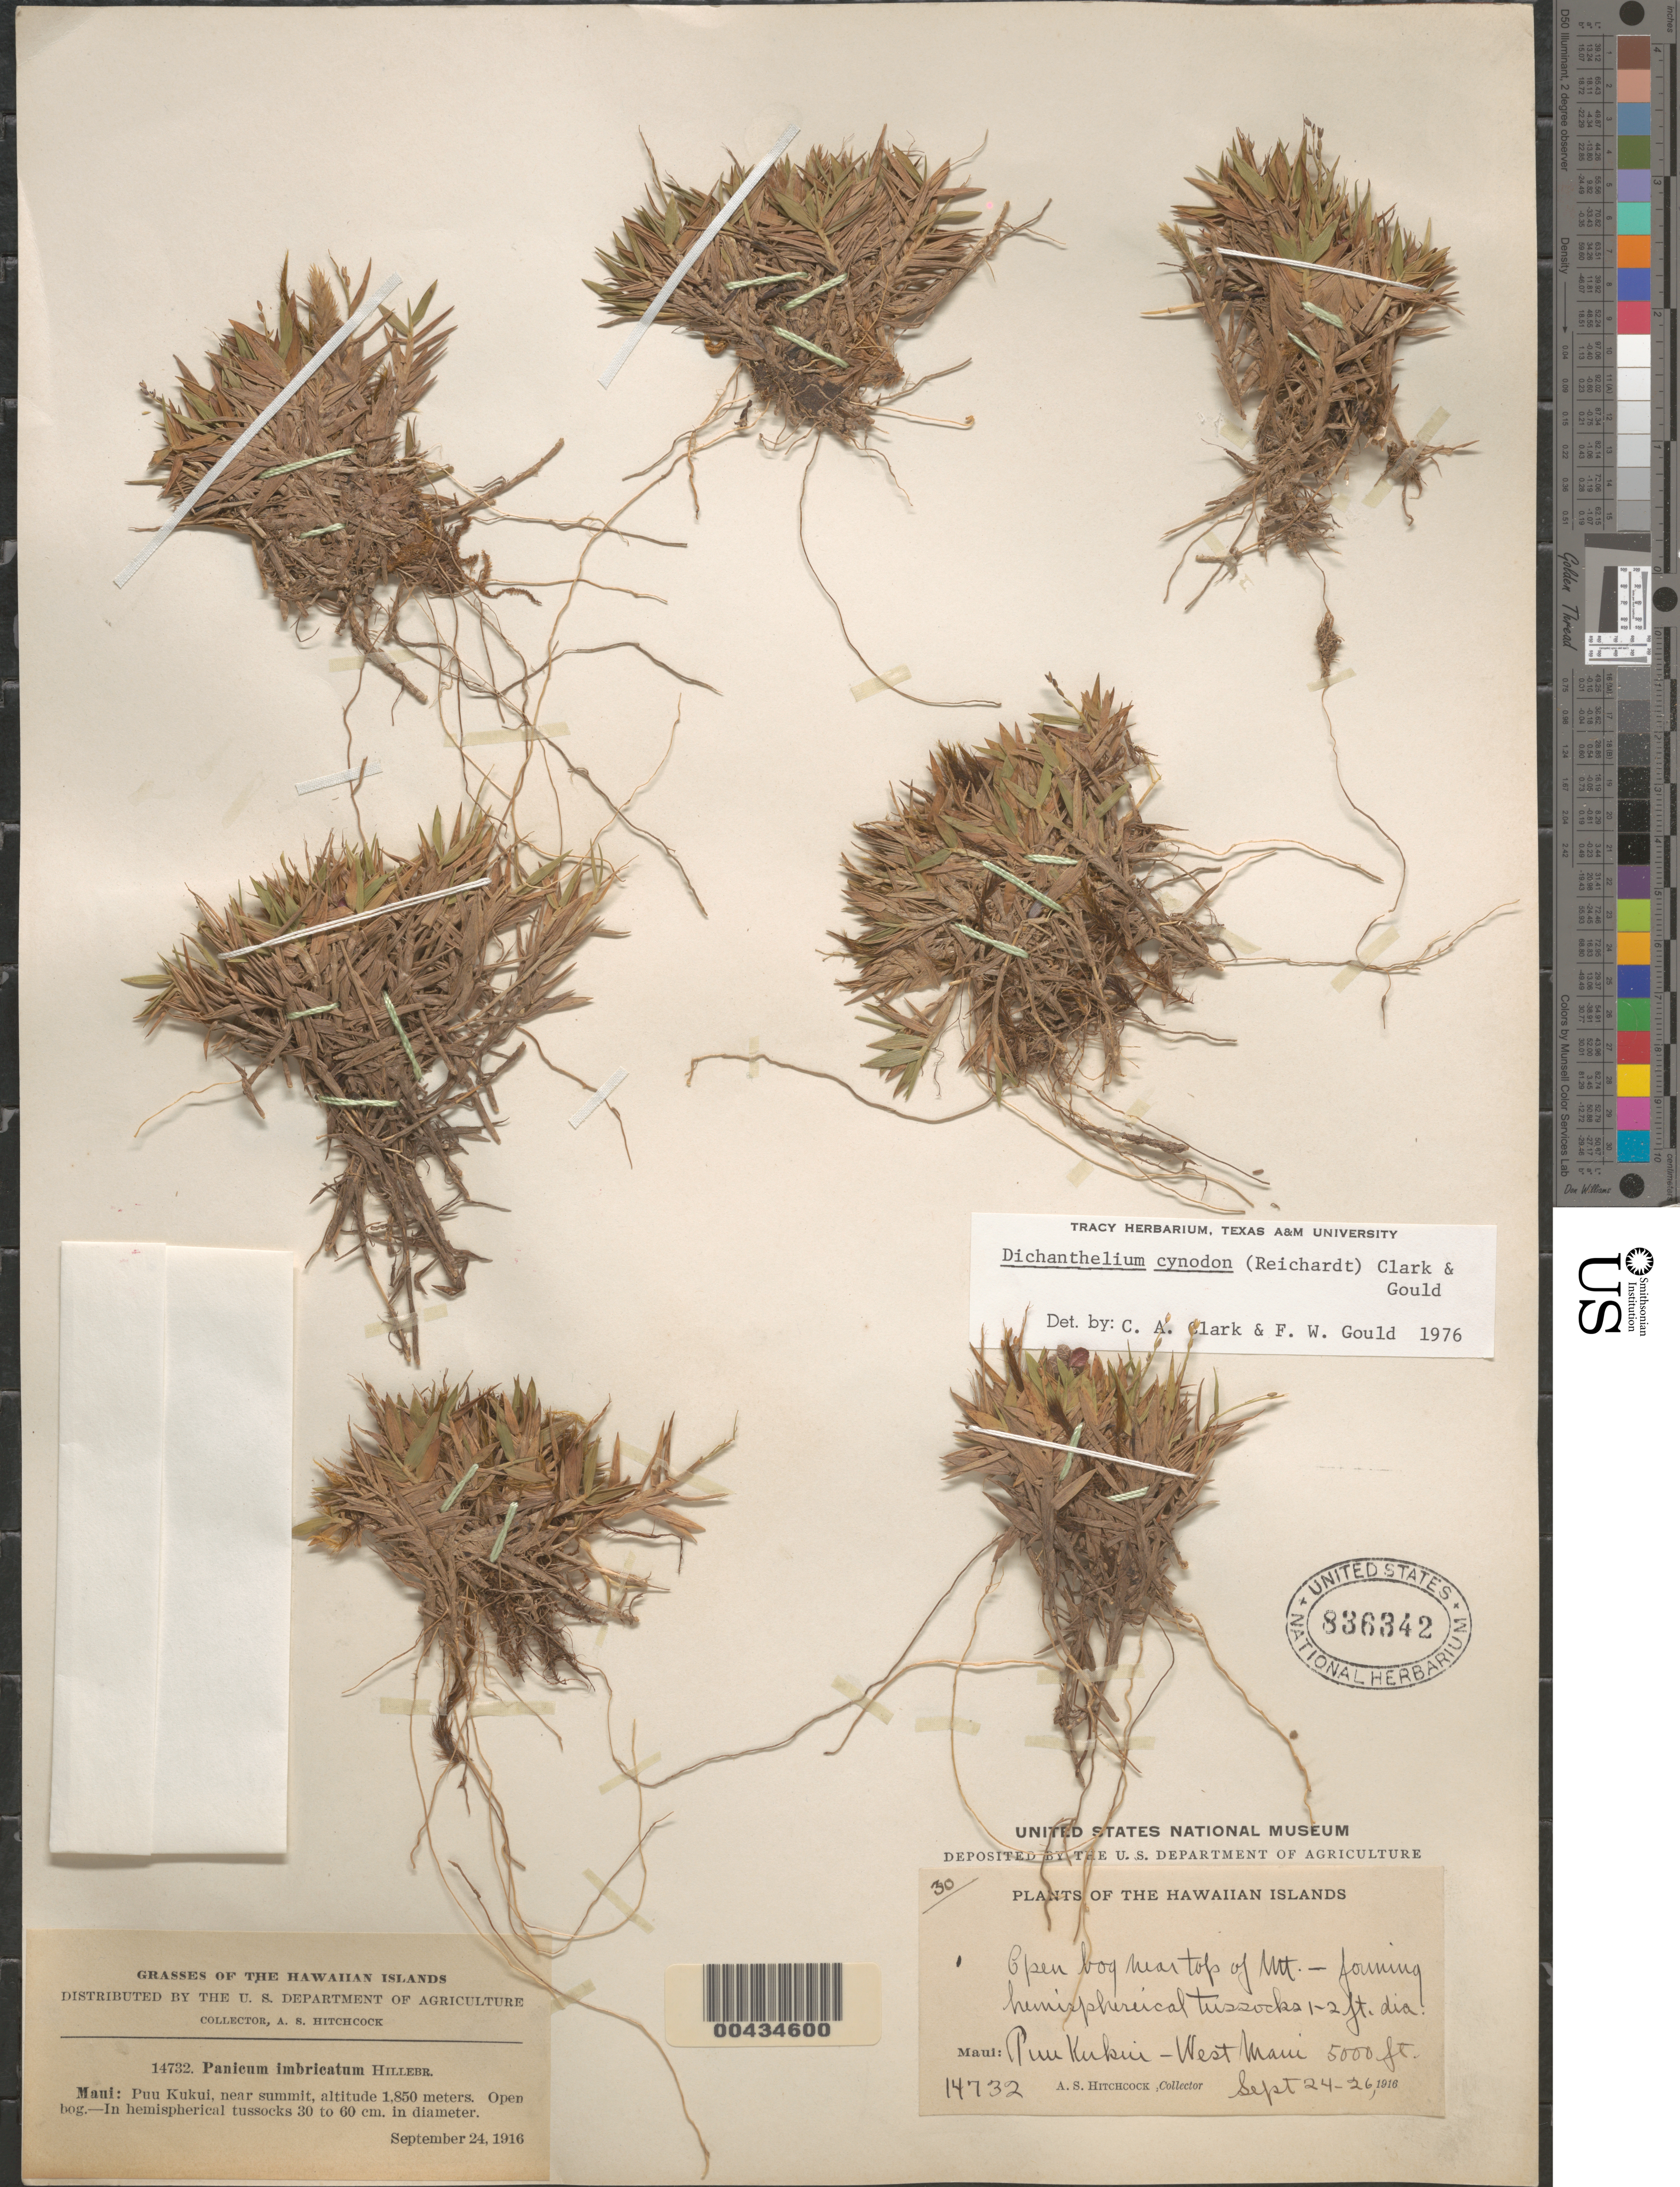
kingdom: Plantae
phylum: Tracheophyta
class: Liliopsida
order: Poales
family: Poaceae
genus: Dichanthelium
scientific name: Dichanthelium cynodon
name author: (Reichardt) C.A. Clark & Gould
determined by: Clark, C. A.; Gould, F. W.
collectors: A. S. Hitchcock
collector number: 14732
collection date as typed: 24 Sep 1916 to 26 Sep 1916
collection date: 1916-09-24/1916-09-26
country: United States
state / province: Hawaii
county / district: Maui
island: Maui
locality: Puu Kukui - West Maui: near top of Mt.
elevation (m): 1524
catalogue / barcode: US 836342